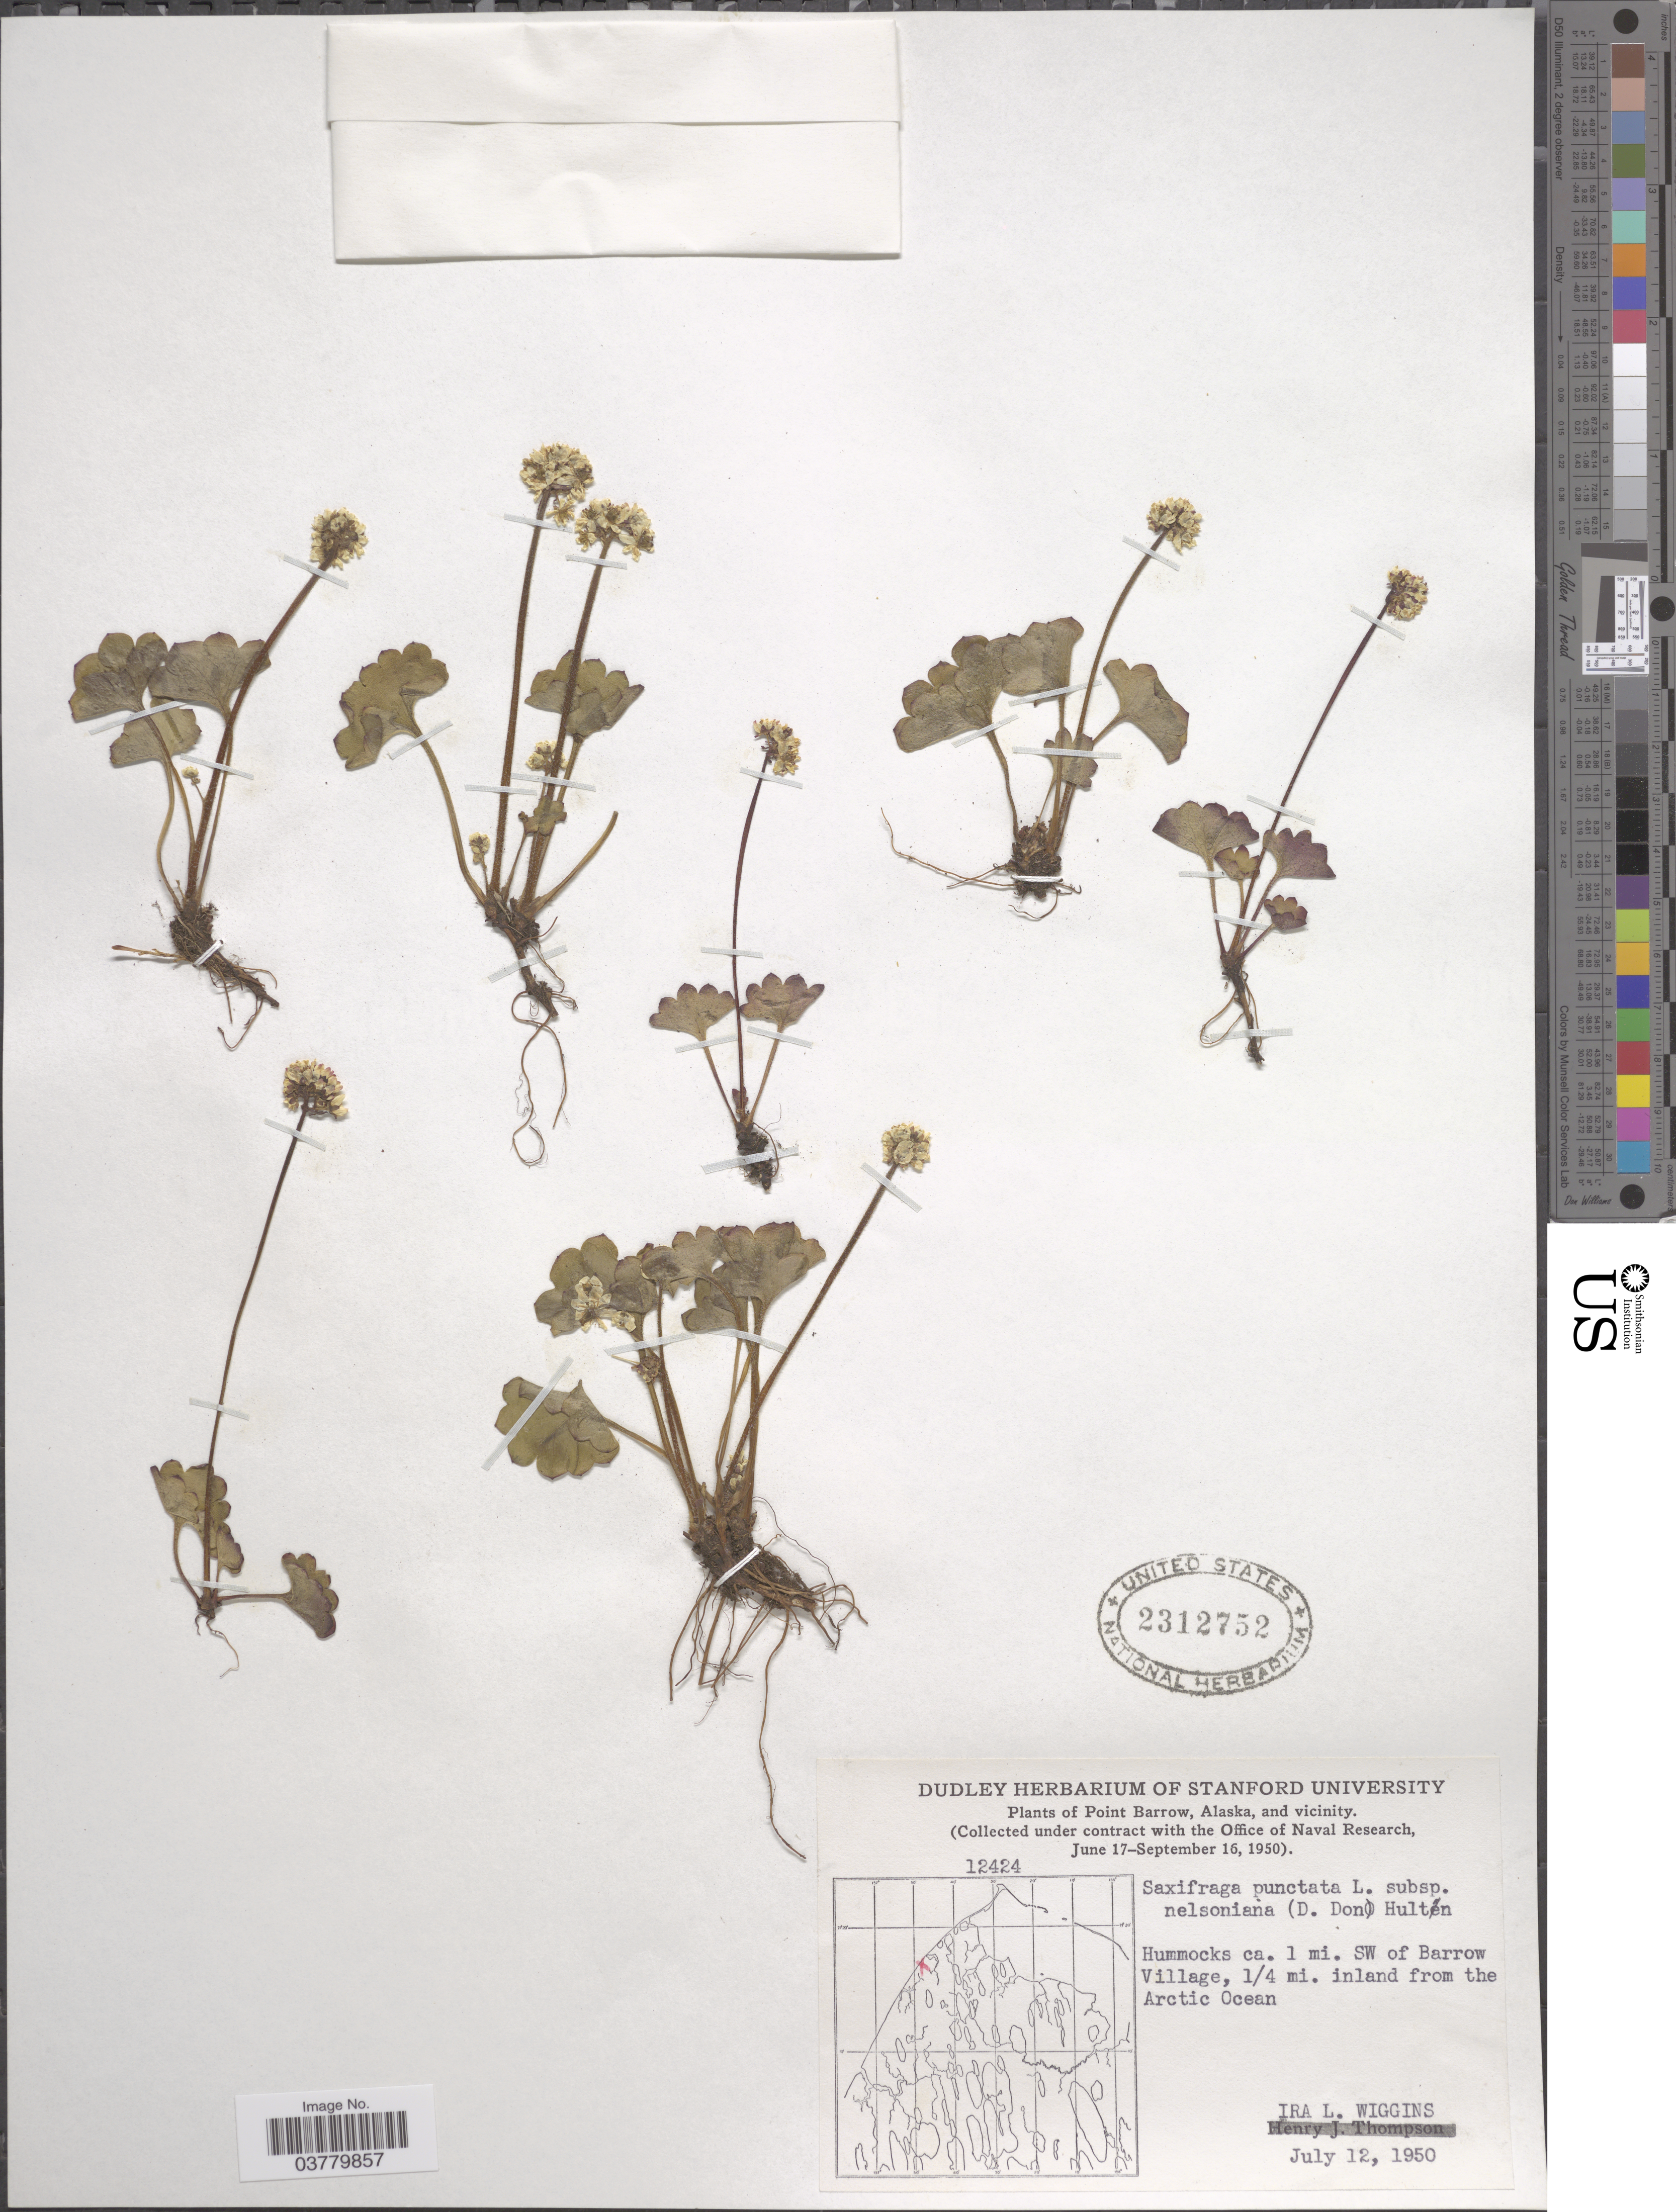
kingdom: Plantae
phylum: Tracheophyta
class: Magnoliopsida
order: Saxifragales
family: Saxifragaceae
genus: Micranthes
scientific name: Micranthes nelsoniana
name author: (D. Don) Small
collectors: I. L. Wiggins & H. Thompson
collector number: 12424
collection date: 1950-07-12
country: United States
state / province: Alaska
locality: Point Barrow, Alaska, and vicinity. Hummocks ca. 1 mi. SW of Barrow Village, ¼ mi. inland from the Arctic Ocean.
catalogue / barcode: US 2312752